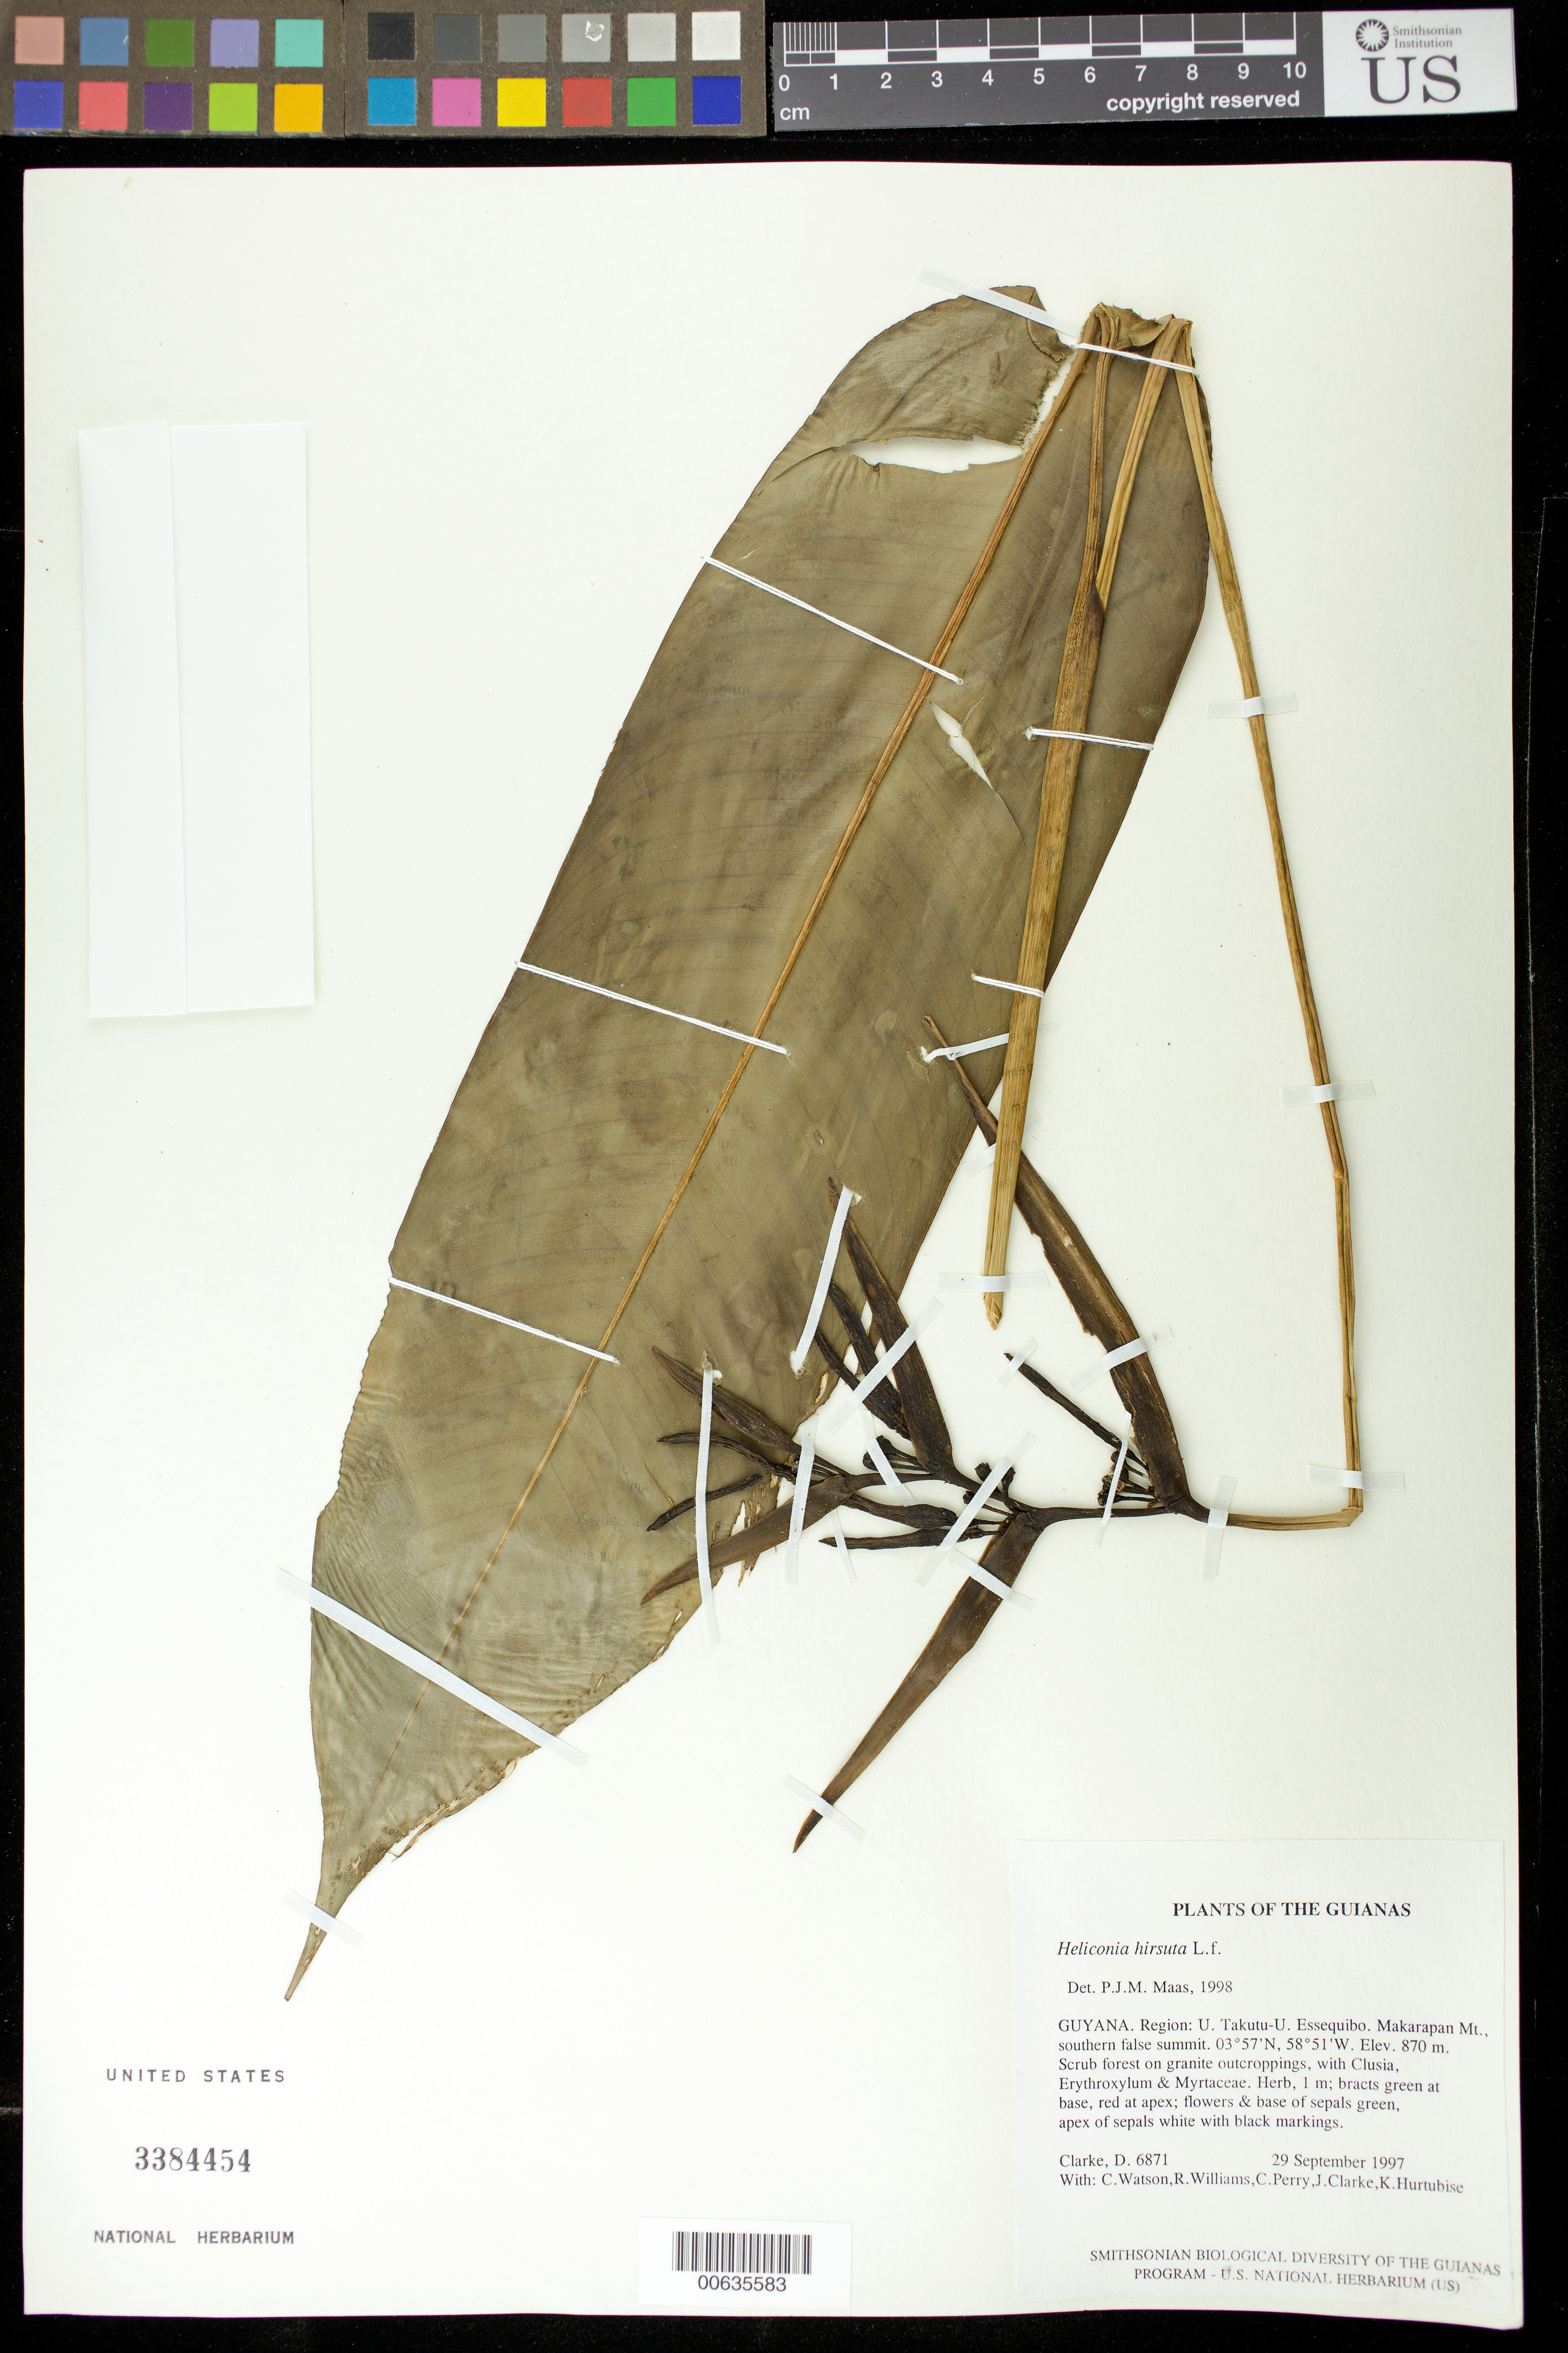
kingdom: Plantae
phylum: Tracheophyta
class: Liliopsida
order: Zingiberales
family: Heliconiaceae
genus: Heliconia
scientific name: Heliconia hirsuta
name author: L. f.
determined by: Maas, Paul J. M.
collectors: H. D. Clarke, C. Watson, R. Williams, C. Perry, J. Clarke & K. Hurtubise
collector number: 6871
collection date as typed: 29 September 1997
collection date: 1997-09-29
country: Guyana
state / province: U. Takutu-U. Essequibo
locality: Makarapan Mt., southern false summit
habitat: Scrub forest on granite outcroppings, with Clusia, Erythroxylum & Myrtaceae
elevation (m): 870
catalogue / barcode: US 3384454